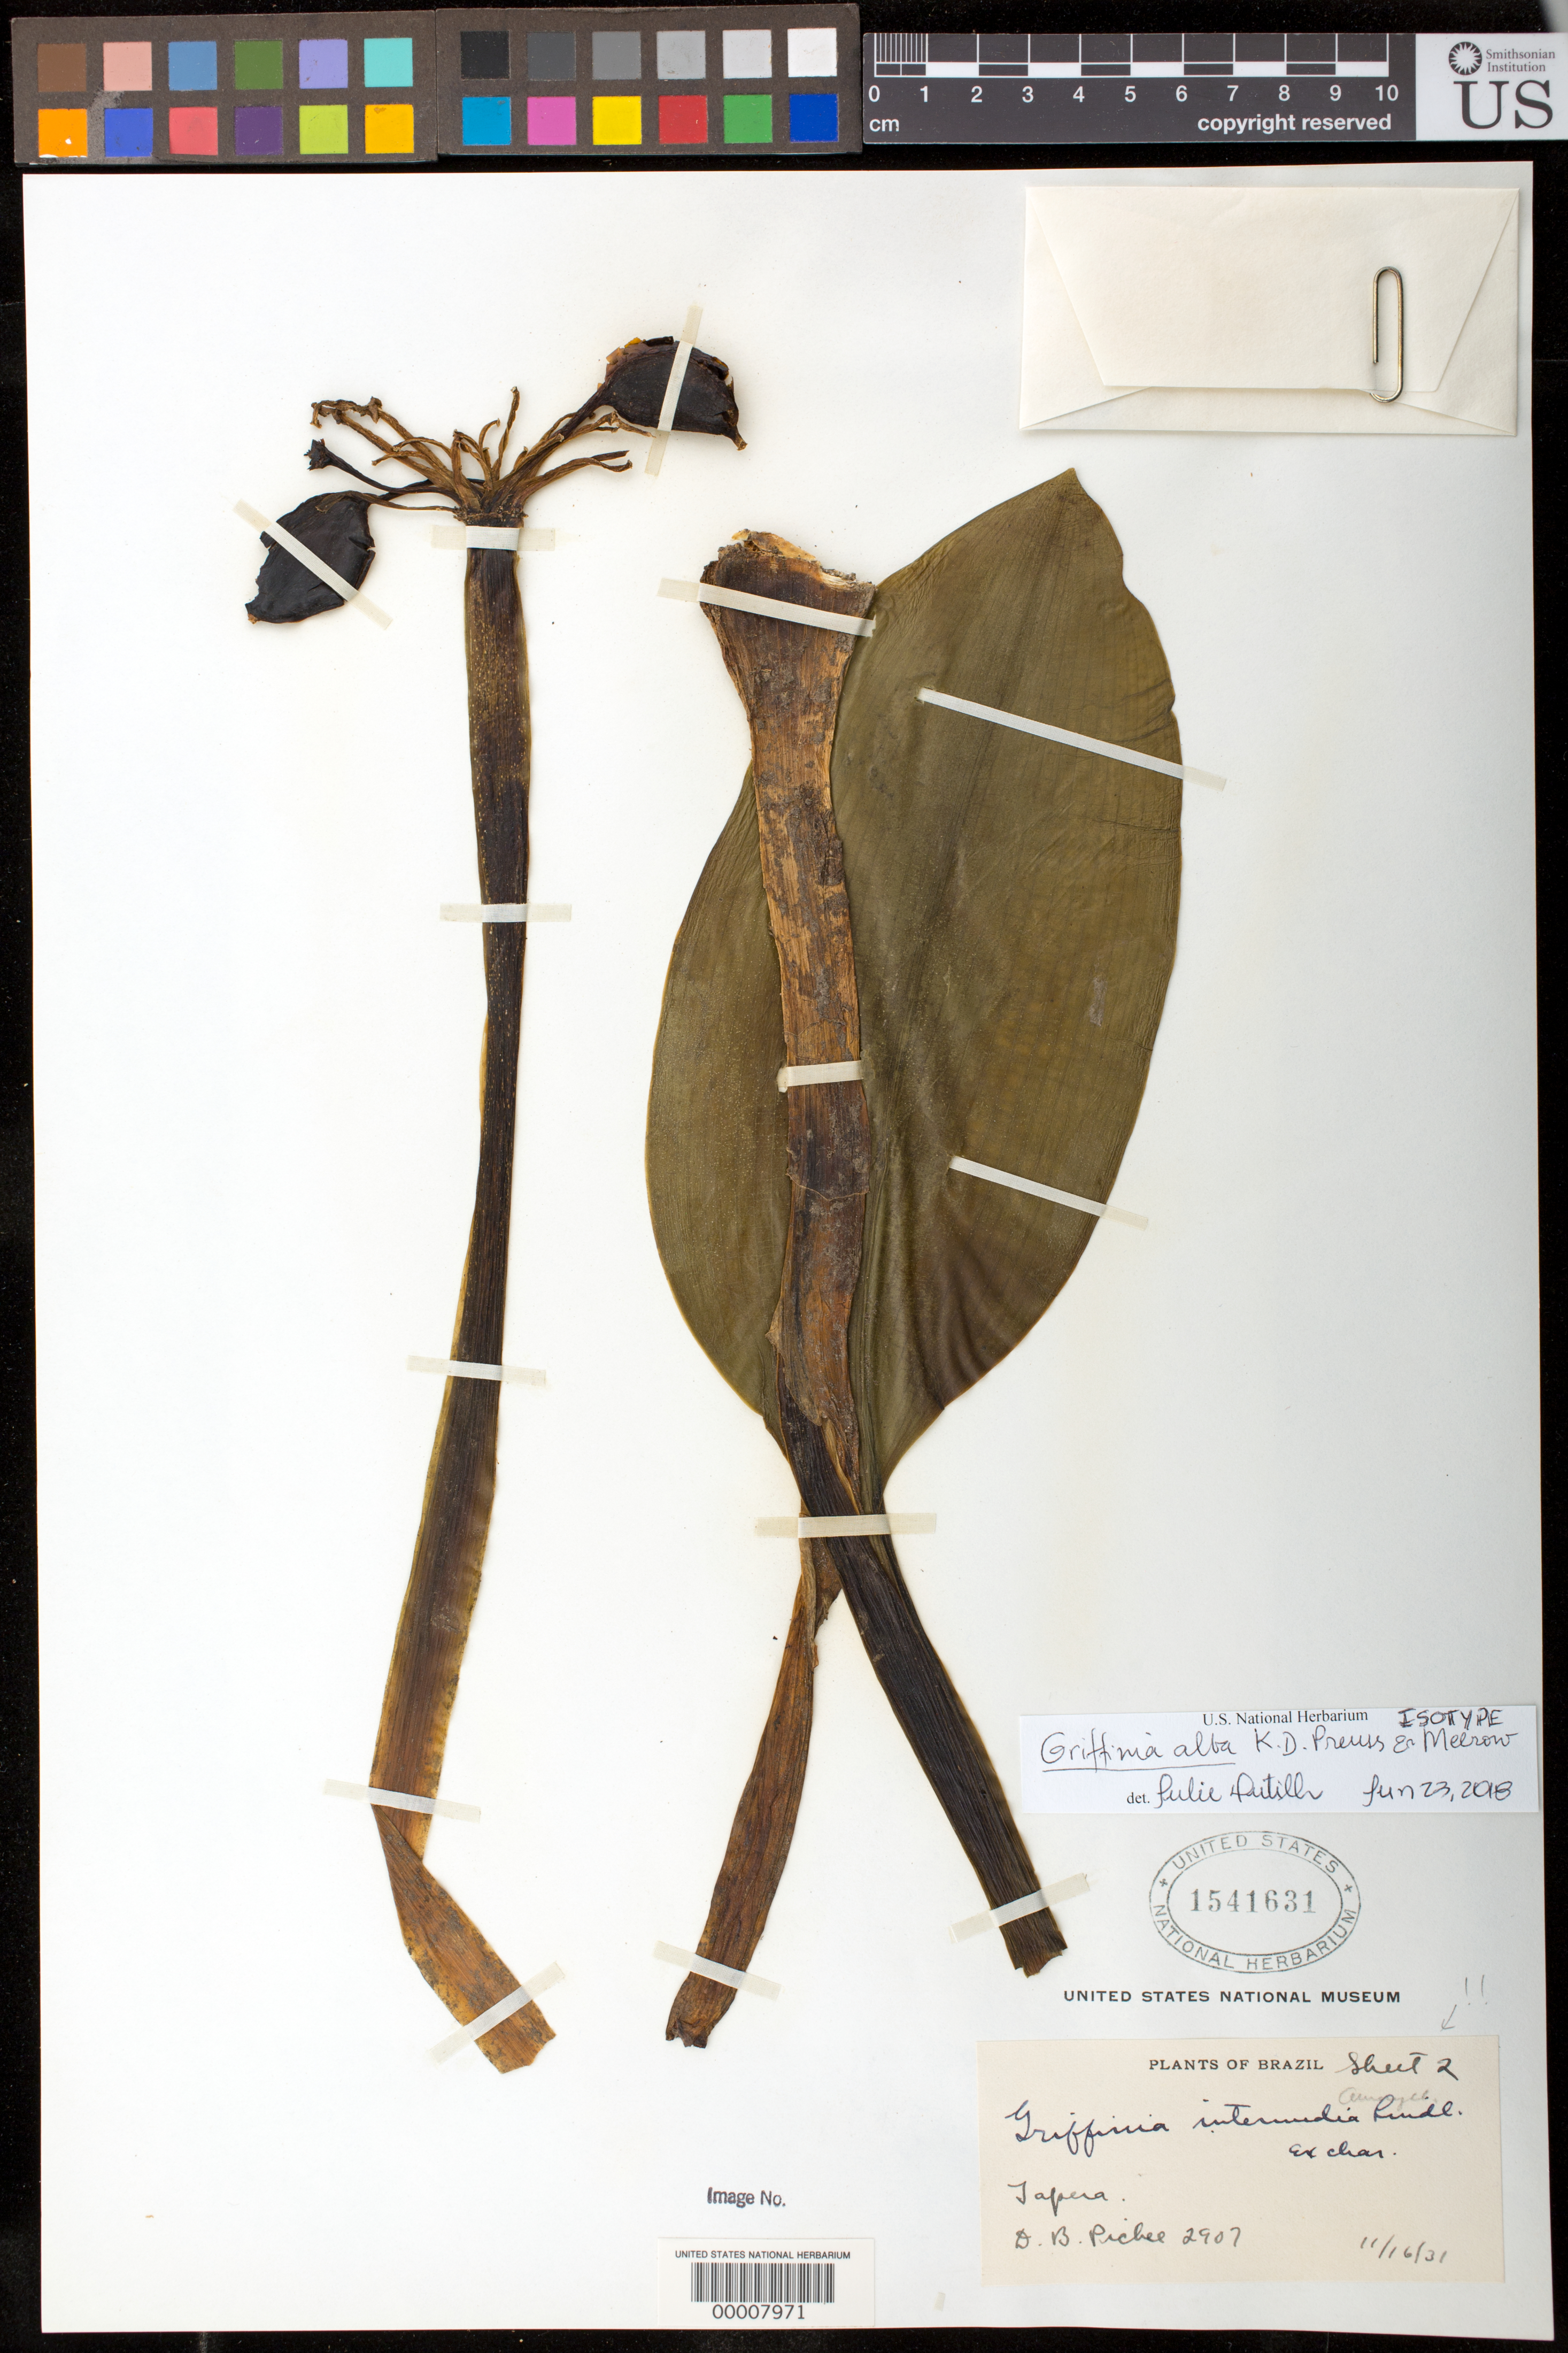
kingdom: Plantae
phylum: Tracheophyta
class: Liliopsida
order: Asparagales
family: Amaryllidaceae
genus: Griffinia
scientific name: Griffinia alba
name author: K.D. Preuss & Meerow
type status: Holotype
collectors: B. J. Pickel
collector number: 2907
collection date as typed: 16 Nov 1931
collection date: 1931-11-16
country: Brazil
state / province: Pernambuco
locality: Tapera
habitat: Wood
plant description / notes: Annotated (2018) as isotype of Griffinia alba K.D. Preuss & Meerow, but is "sheet 2" of the US specimen they designated as the holotype (USNH 1541630) and is interpreted here as the second sheet of a 2-parted holotype.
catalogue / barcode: US 1541631